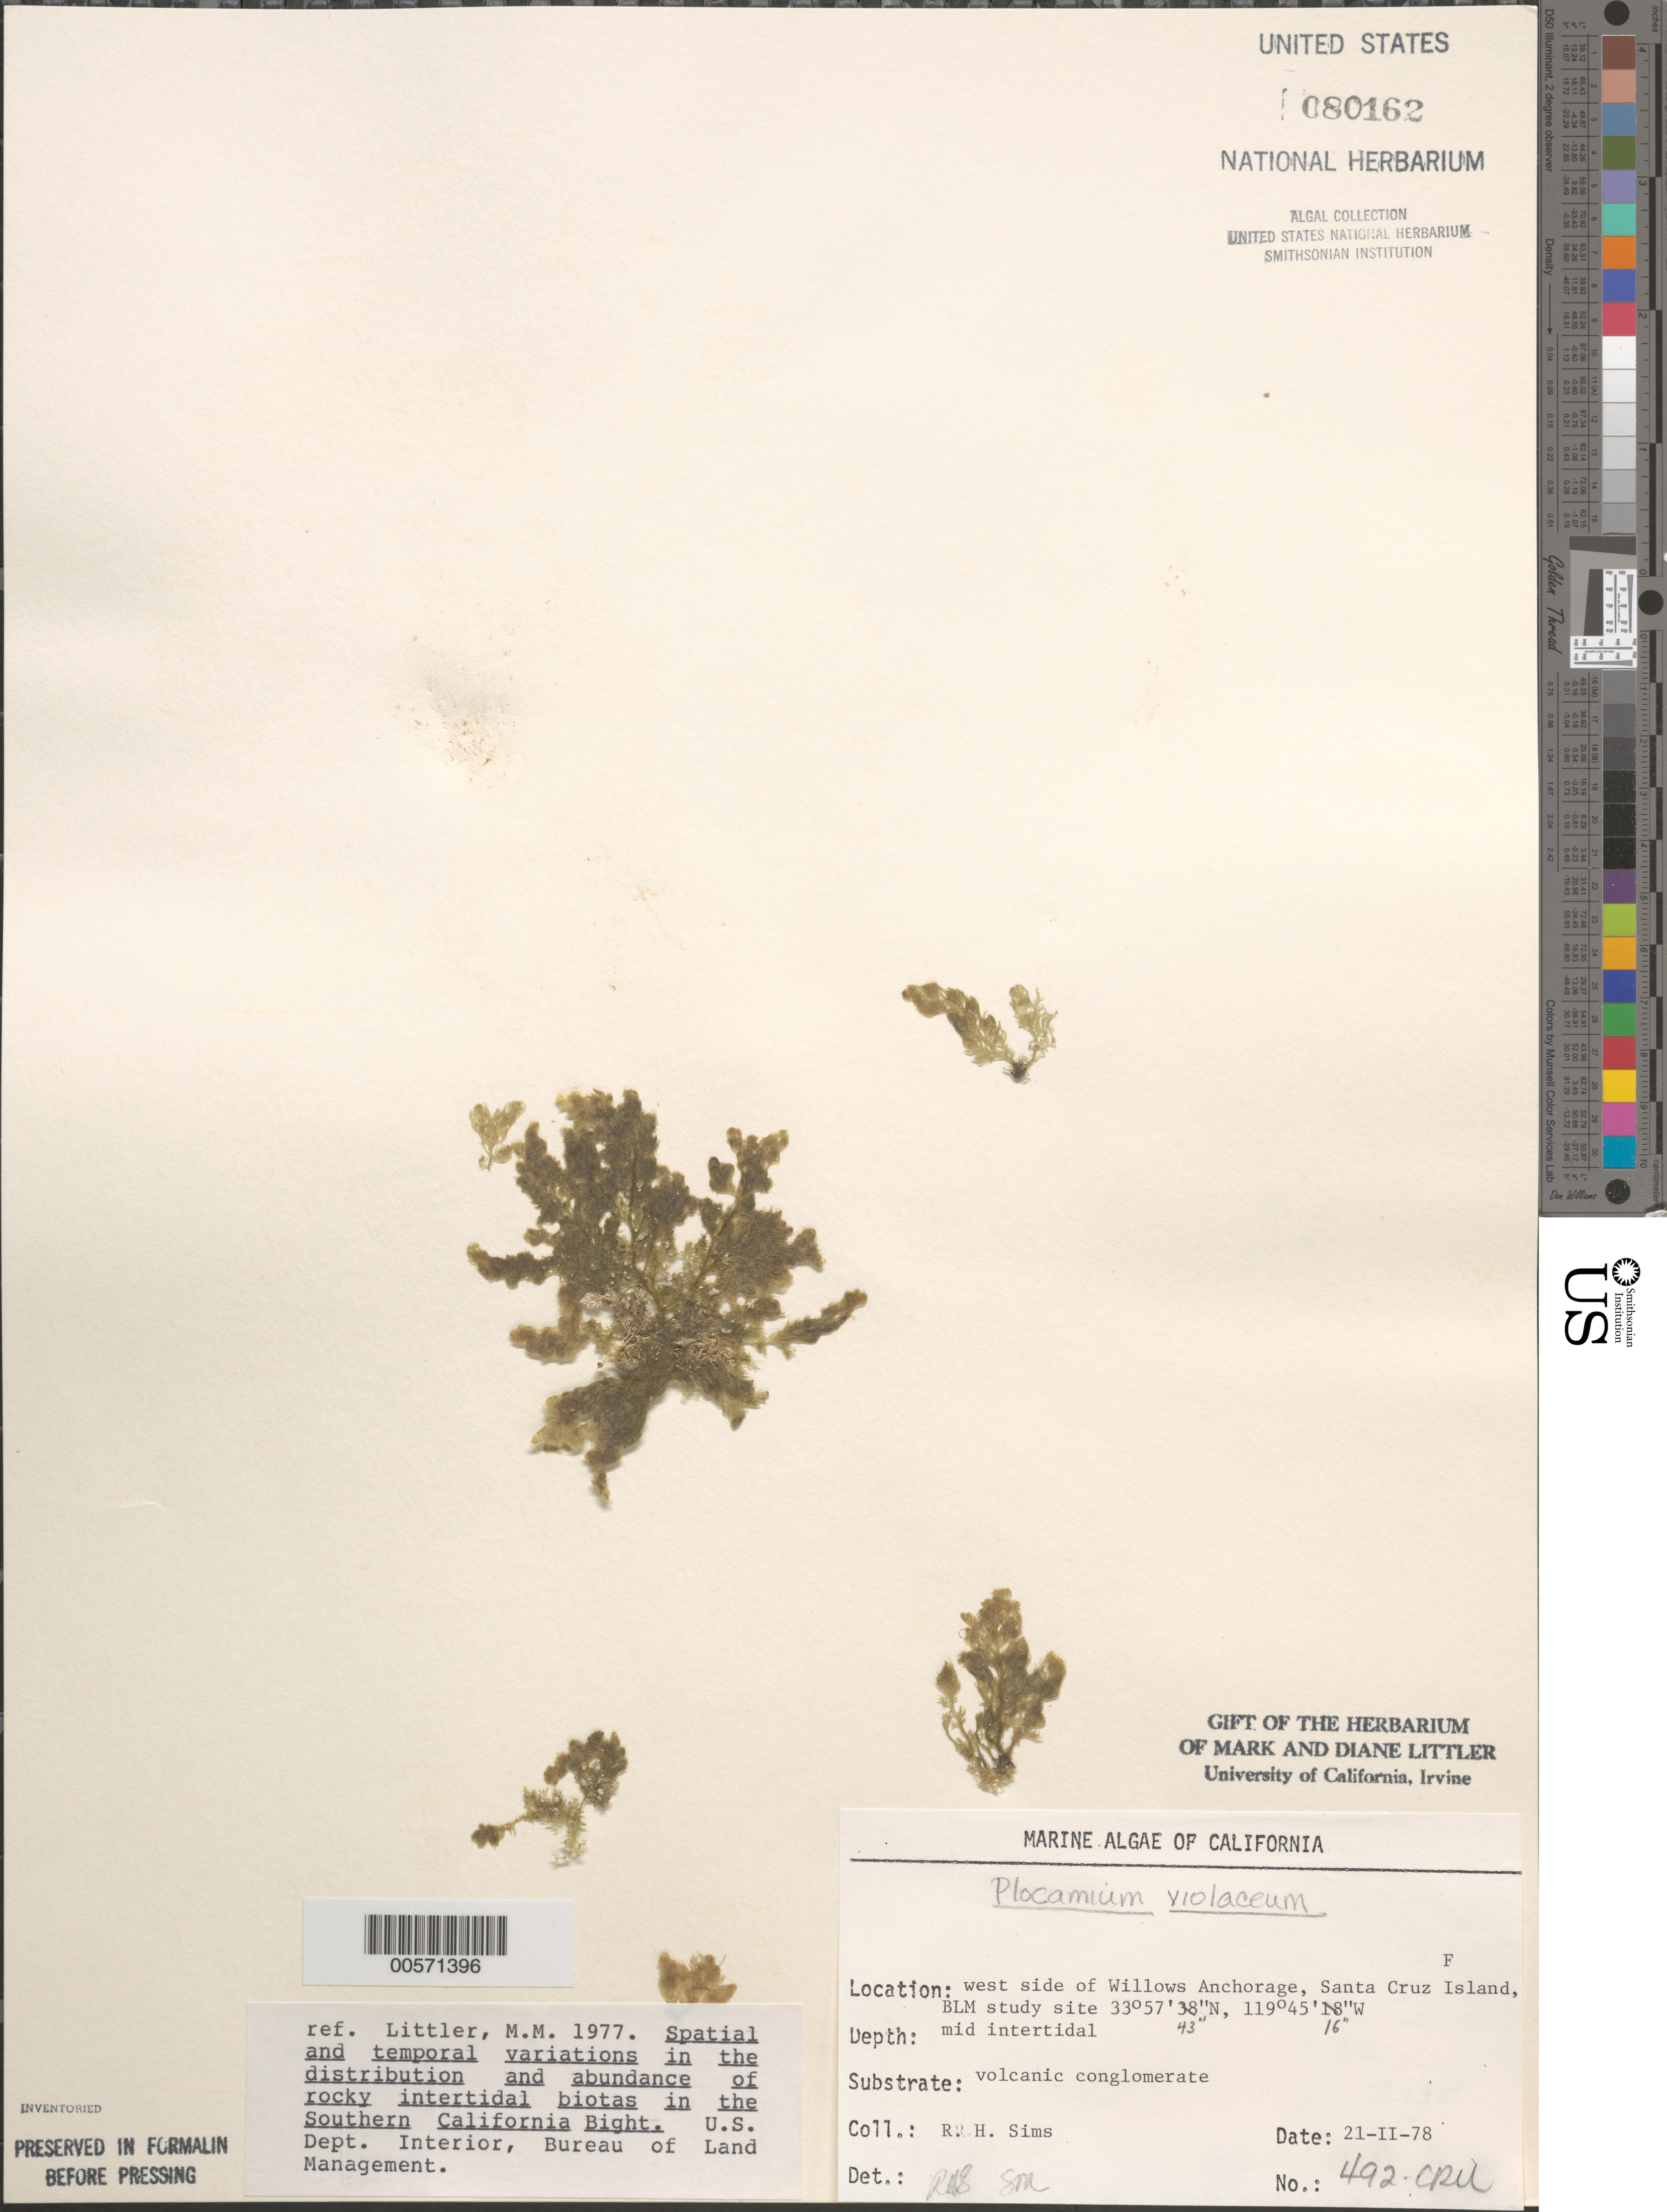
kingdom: Plantae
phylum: Rhodophyta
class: Florideophyceae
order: Plocamiales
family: Plocamiaceae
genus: Plocamium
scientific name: Plocamium violaceum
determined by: Sims, Robert H.; Murray, S. N.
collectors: R. H. Sims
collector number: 492-cru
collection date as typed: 21 Feb 1978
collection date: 1978-02-21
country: United States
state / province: California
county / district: Santa Barbara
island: Santa Cruz Island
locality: Willows Anchorage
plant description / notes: BLM-SOCALBIGHT Rocky Intertidal Survey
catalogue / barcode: US 80162